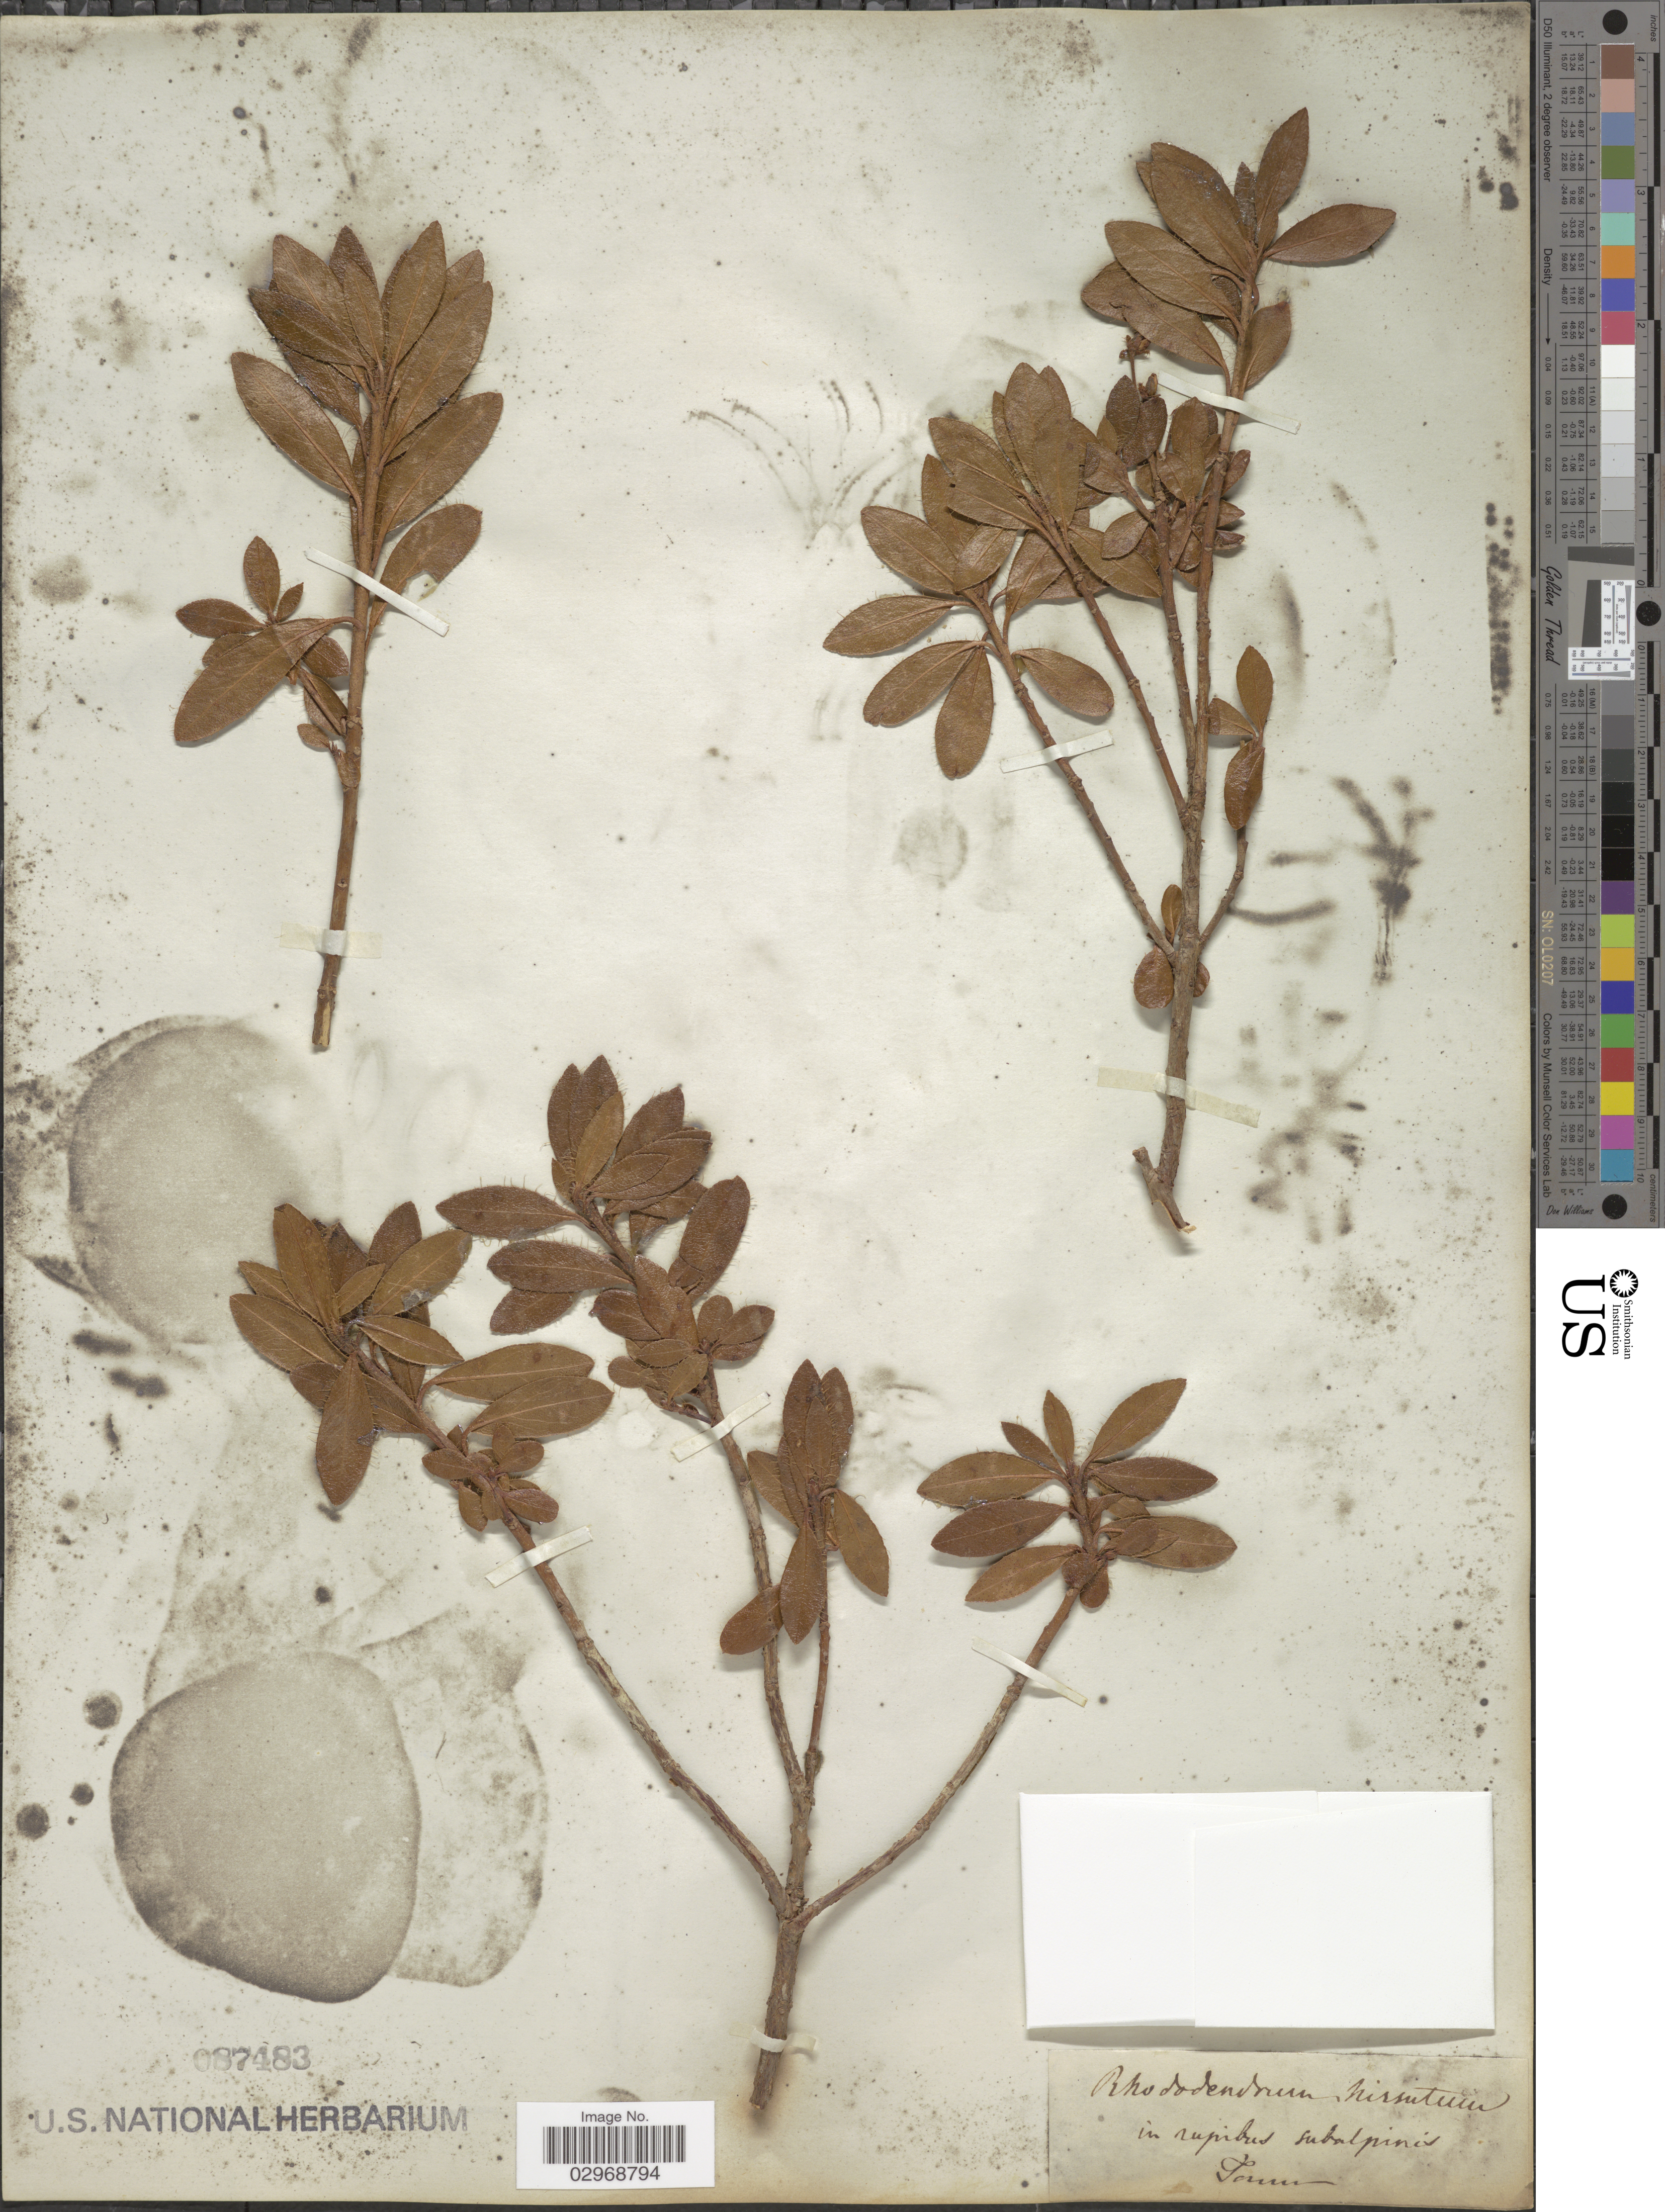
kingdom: Plantae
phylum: Tracheophyta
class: Magnoliopsida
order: Ericales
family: Ericaceae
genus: Rhododendron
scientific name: Rhododendron hirsutum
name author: L.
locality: In rupibus subalpinis.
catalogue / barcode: US 87483